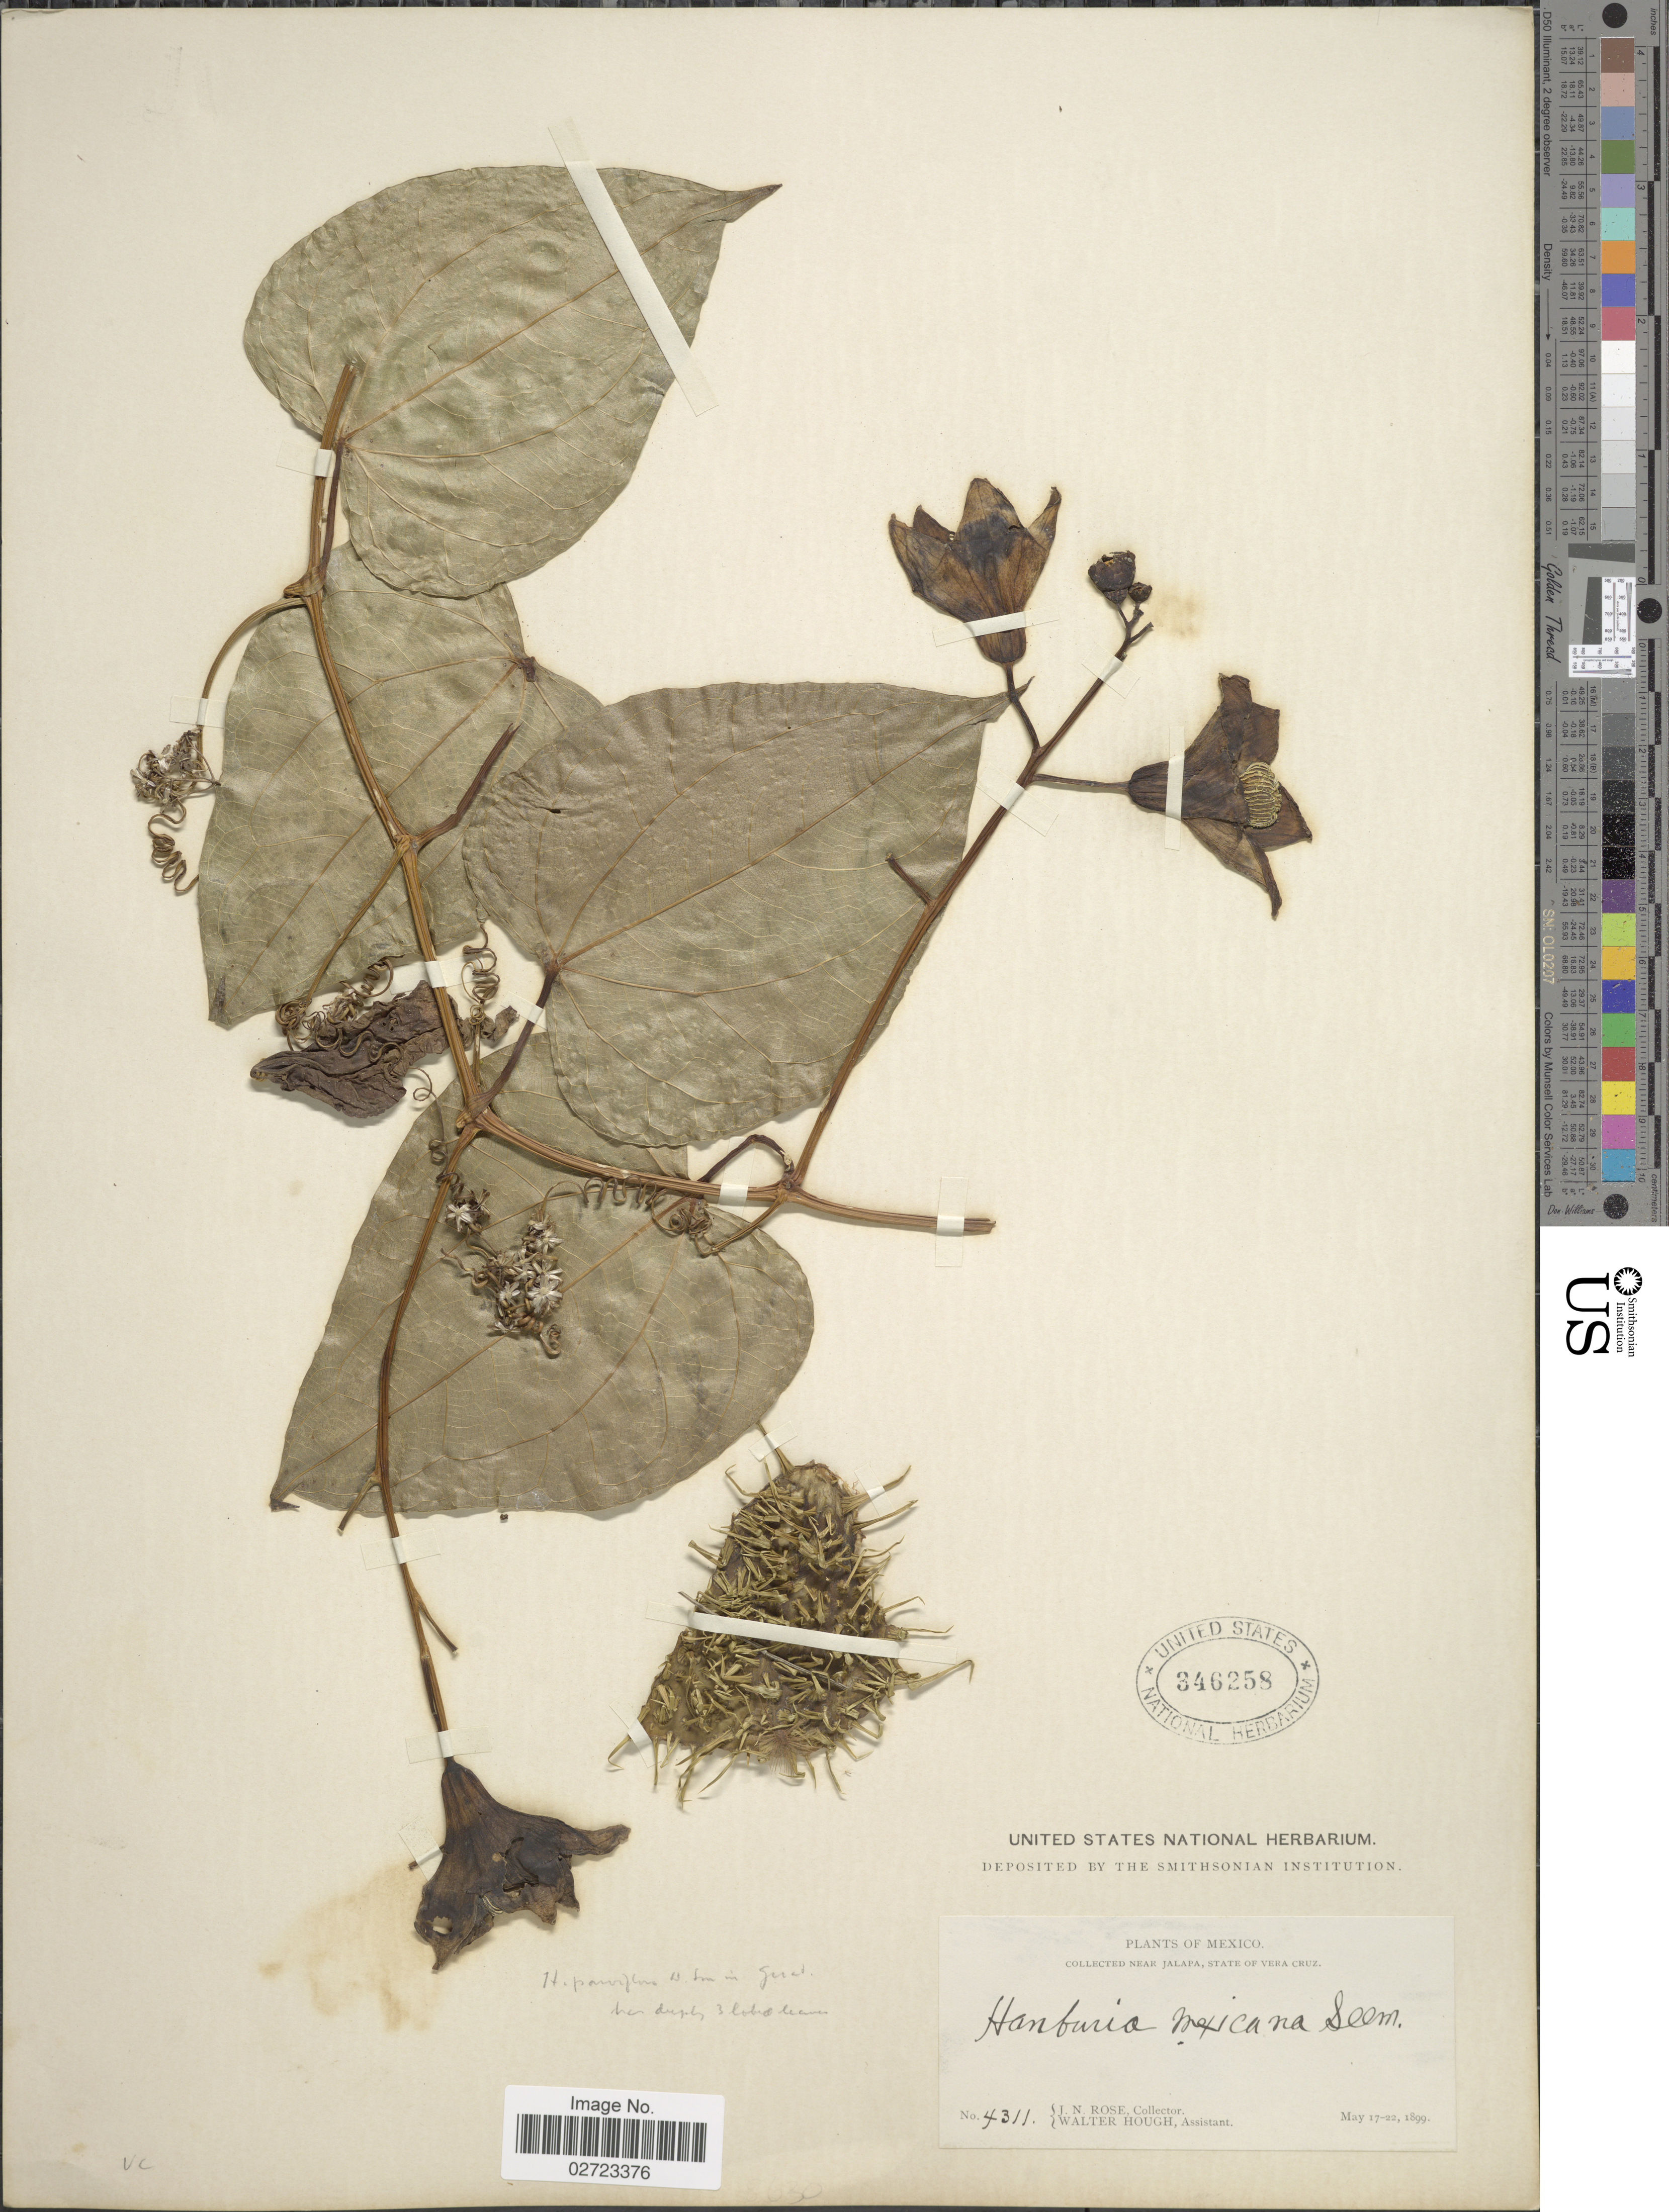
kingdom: Plantae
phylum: Tracheophyta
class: Magnoliopsida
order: Cucurbitales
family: Cucurbitaceae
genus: Hanburia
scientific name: Hanburia mexicana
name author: Seem.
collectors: J. N. Rose & W. Hough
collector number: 4311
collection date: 1899-05-17/1899-05-22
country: Mexico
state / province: Veracruz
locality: Near Jalapa.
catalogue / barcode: US 346258